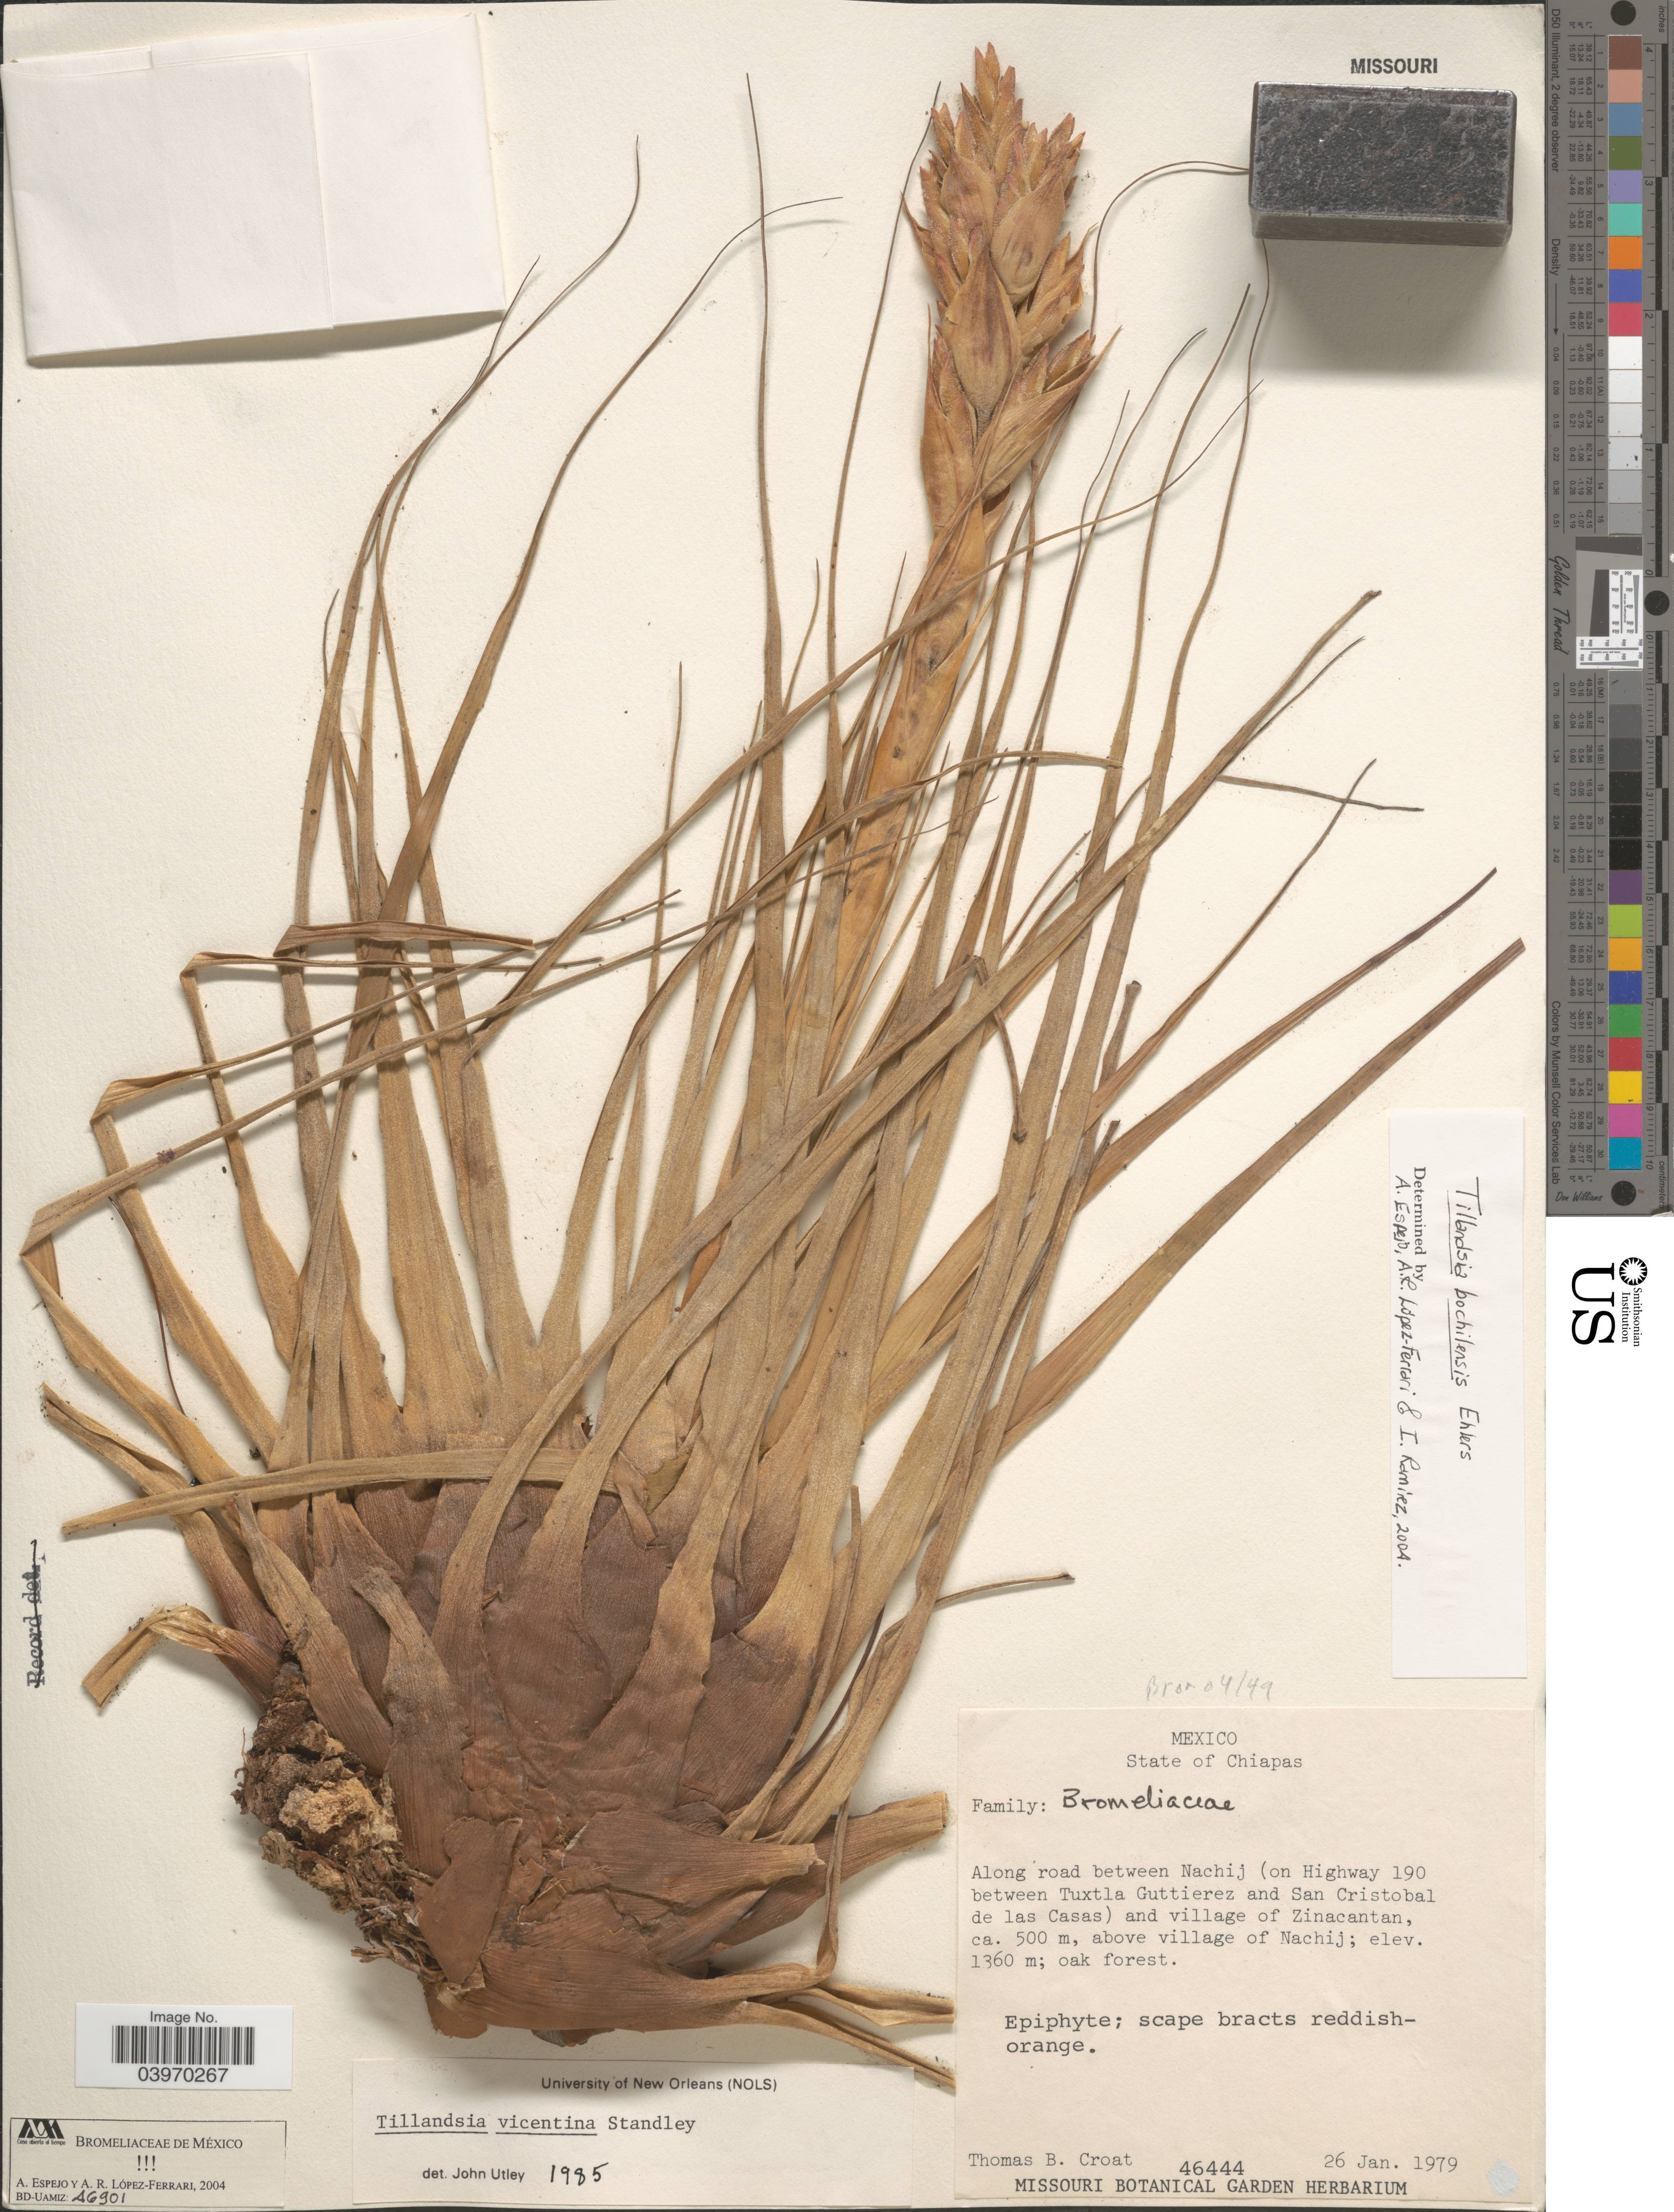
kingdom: Plantae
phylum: Tracheophyta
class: Liliopsida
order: Poales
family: Bromeliaceae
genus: Tillandsia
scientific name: Tillandsia bochilensis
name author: Ehlers ex Rauh & E. Gross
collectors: T. B. Croat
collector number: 46444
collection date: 1979-01-26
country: Mexico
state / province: Chiapas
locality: Along road between Nachij (on highway 190 between Tuxtla Guttierez and San Cristobal de las Casas) and village of Zinacantan, ca. 500 m, above village of Nachij.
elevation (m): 1360